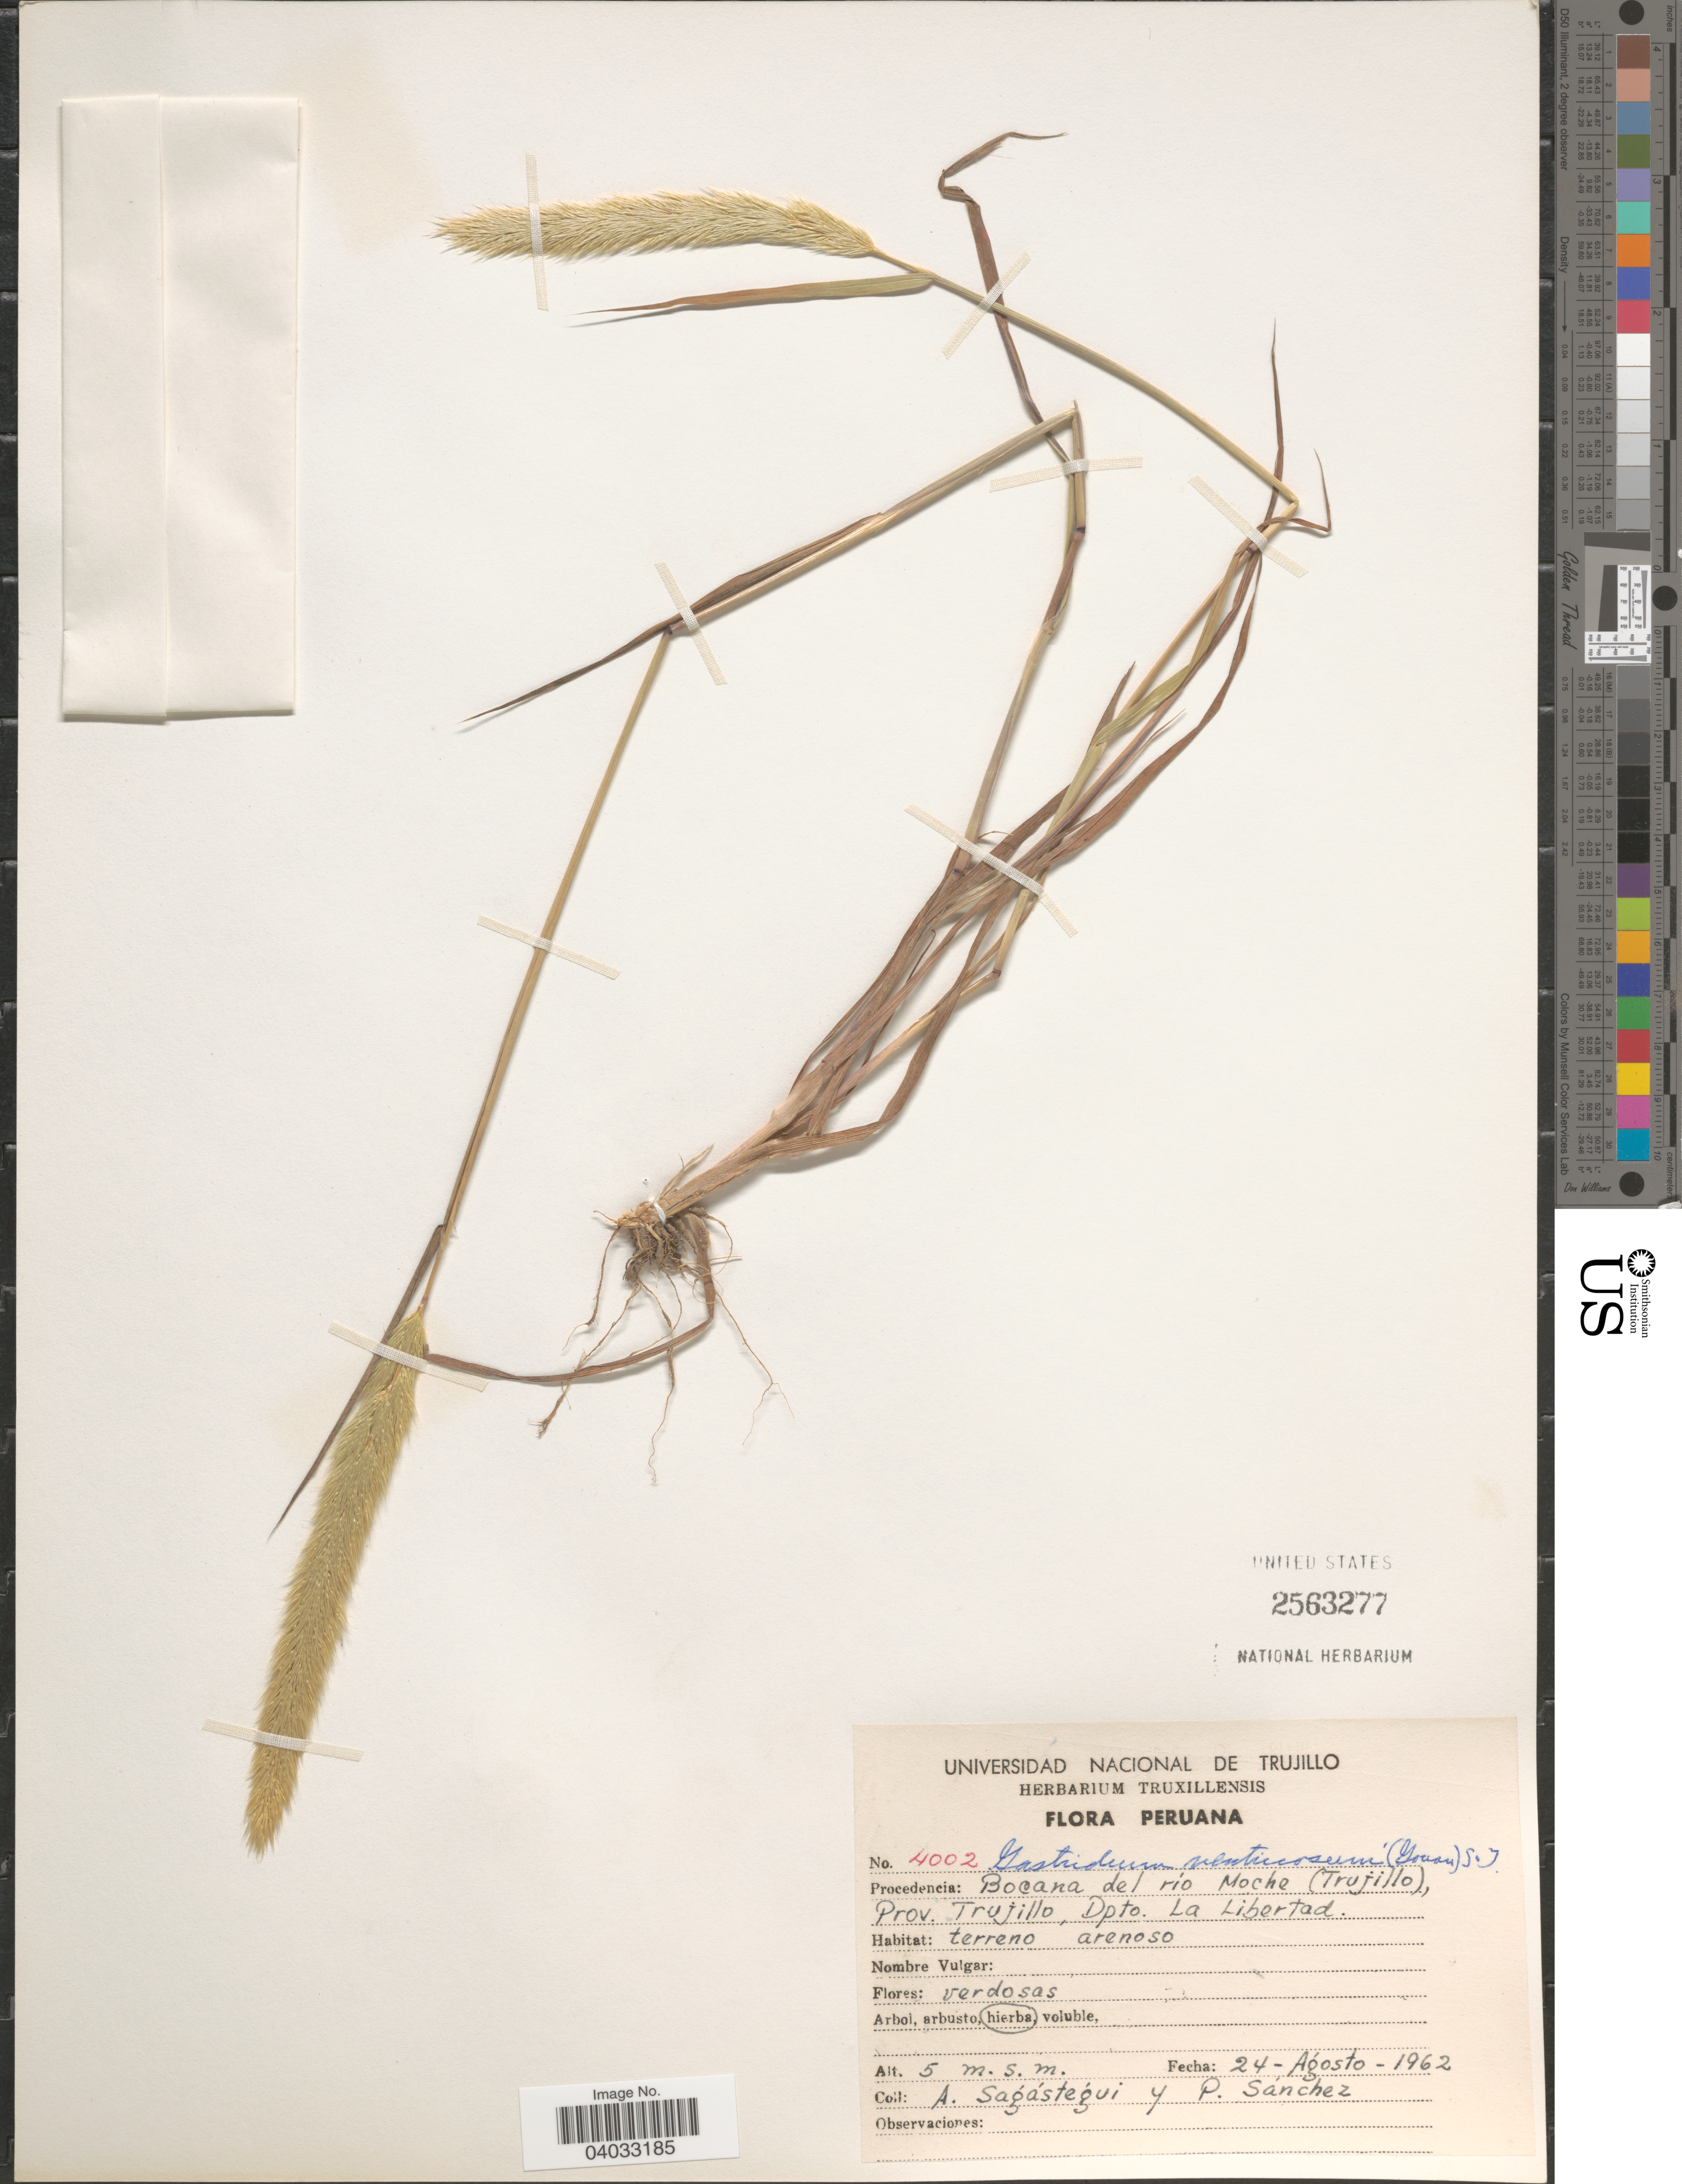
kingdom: Plantae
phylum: Tracheophyta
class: Liliopsida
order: Poales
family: Poaceae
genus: Gastridium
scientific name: Gastridium ventricosum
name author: (Gouan) Schinz & Thell.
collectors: A. Sagastegui & P. Sánchez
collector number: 4002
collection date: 1962-08-24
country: Peru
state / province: La Libertad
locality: Procedencia: Bocana del río Moche (Trujillo), Prov. Trujillo, Dpto. La Libertad.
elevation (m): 5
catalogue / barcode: US 2563277